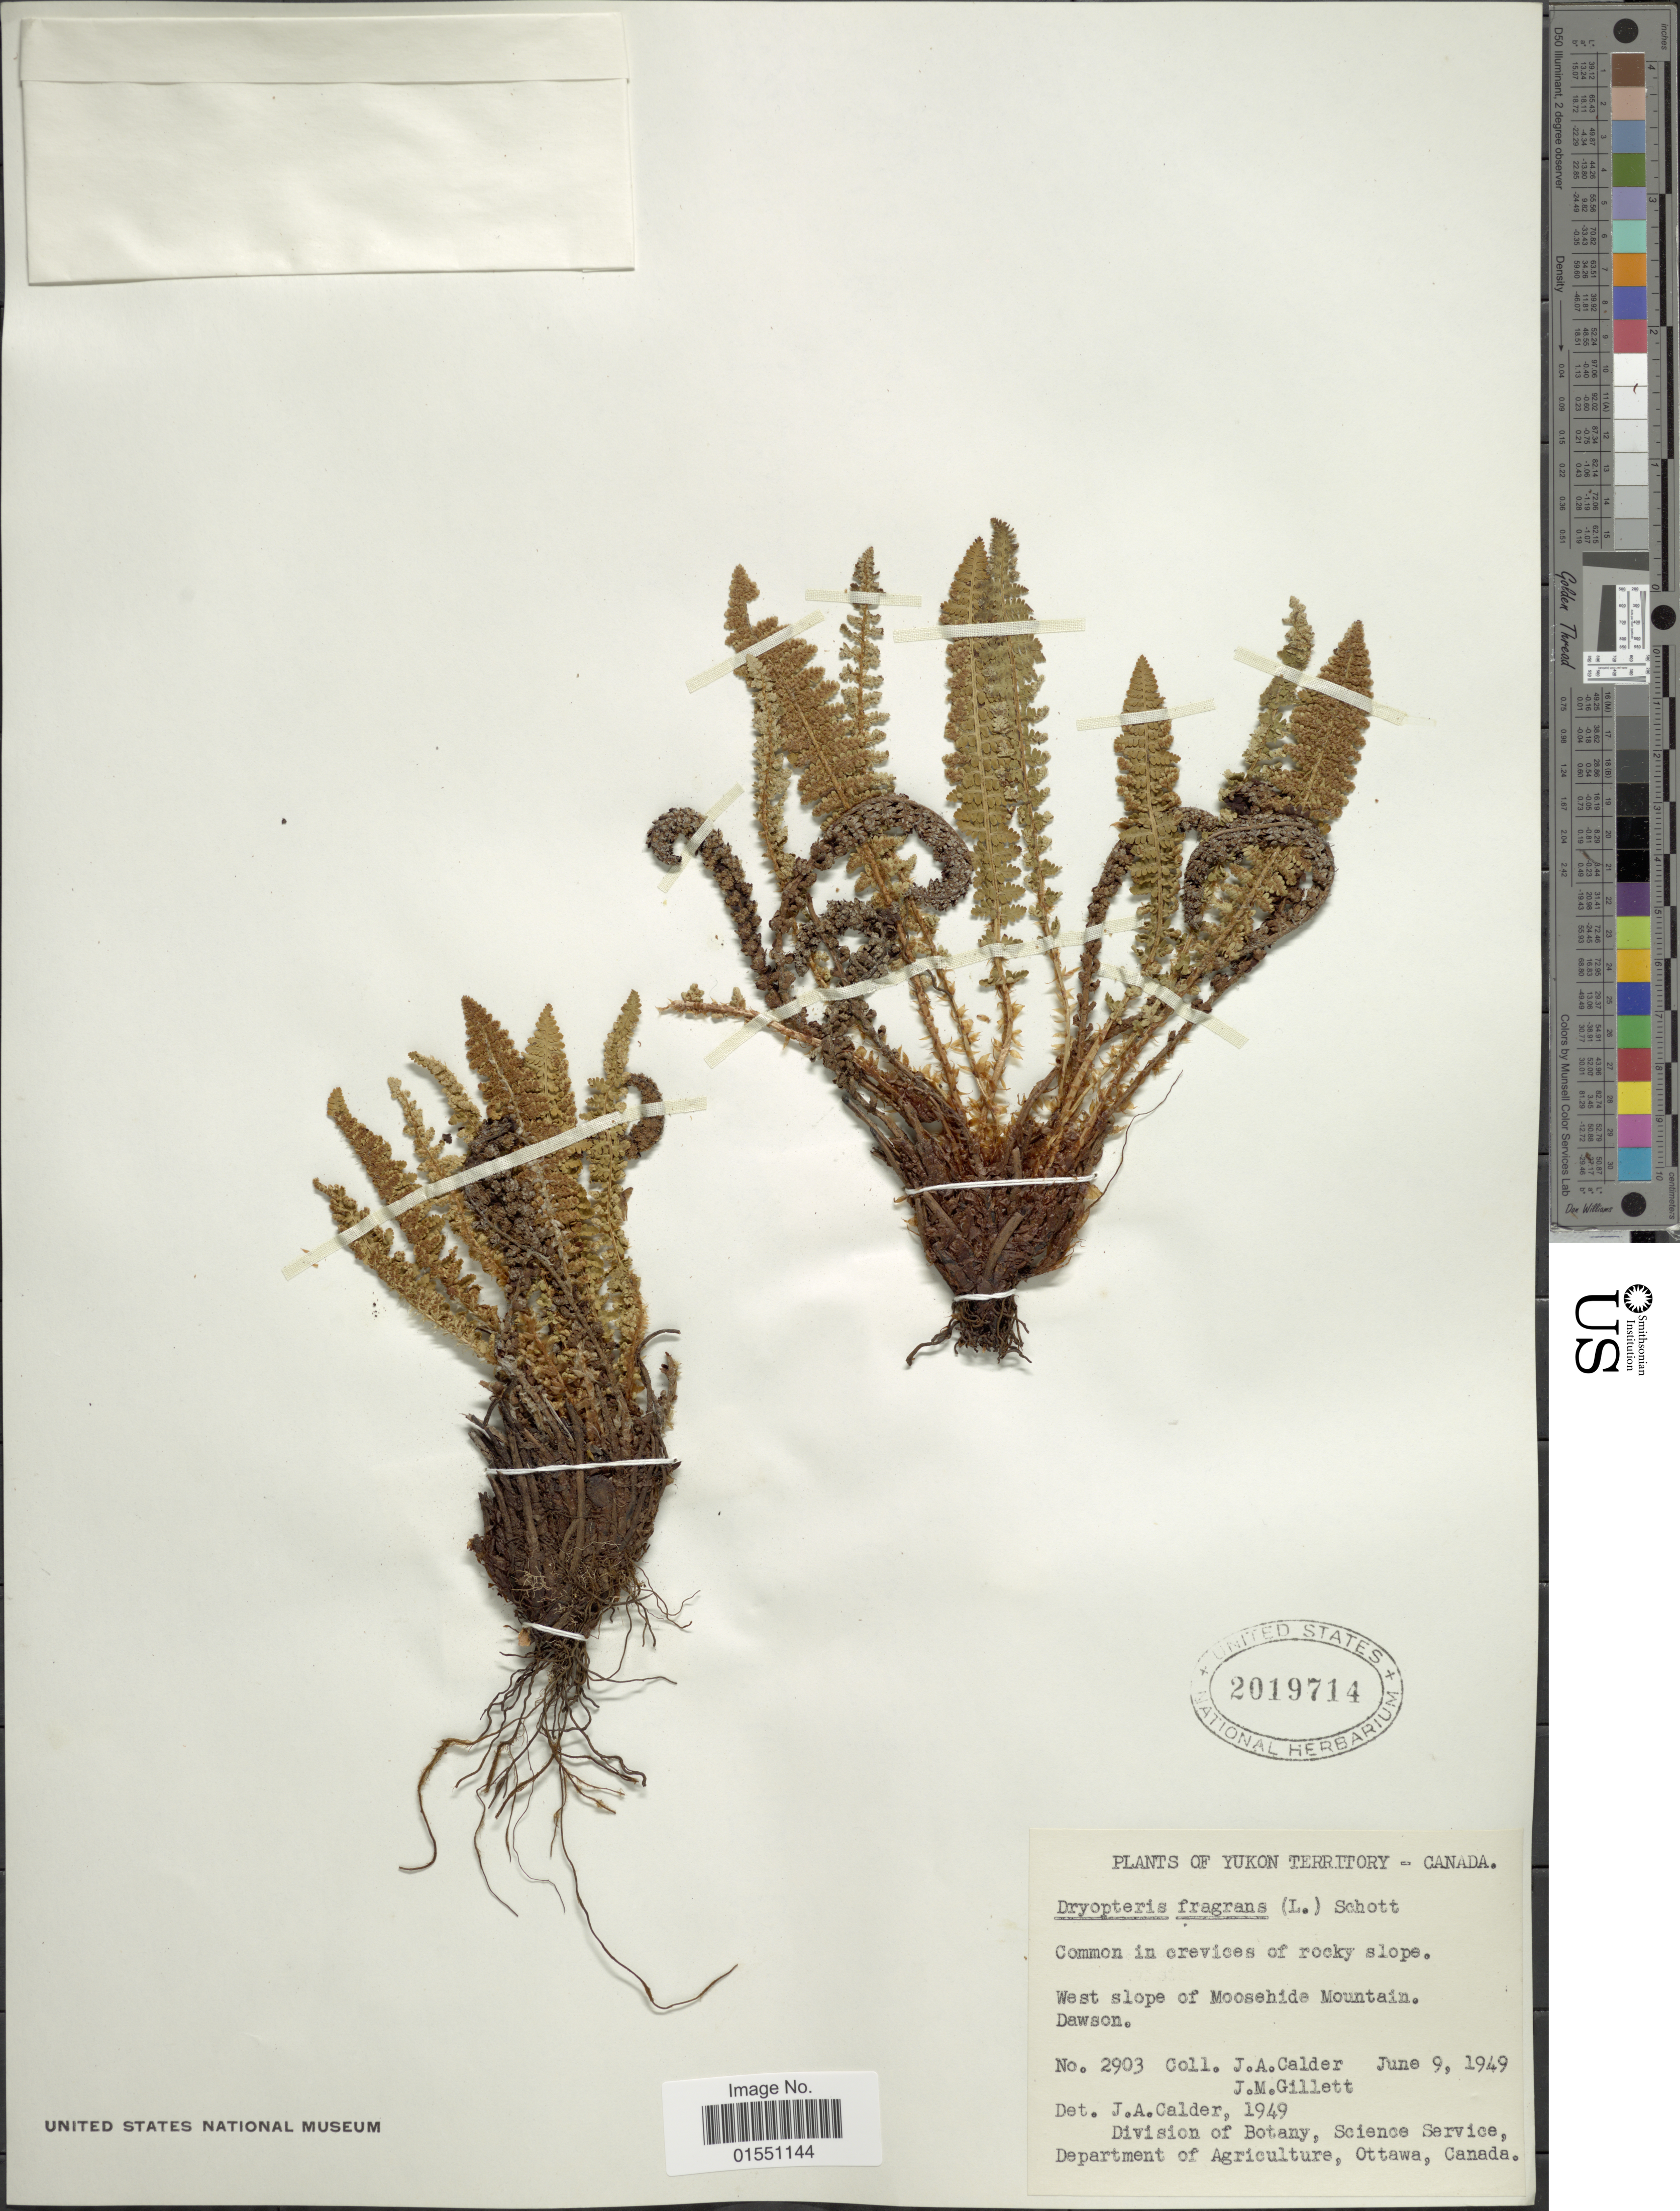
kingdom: Plantae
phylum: Tracheophyta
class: Polypodiopsida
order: Polypodiales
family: Dryopteridaceae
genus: Dryopteris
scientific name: Dryopteris fragrans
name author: (L.) Schott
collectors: J. A. Calder & J. M. Gillett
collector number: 2903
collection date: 1949-06-09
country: Canada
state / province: Yukon Territory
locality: West slope of Moosehide Mountain. Dawson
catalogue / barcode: US 2019714